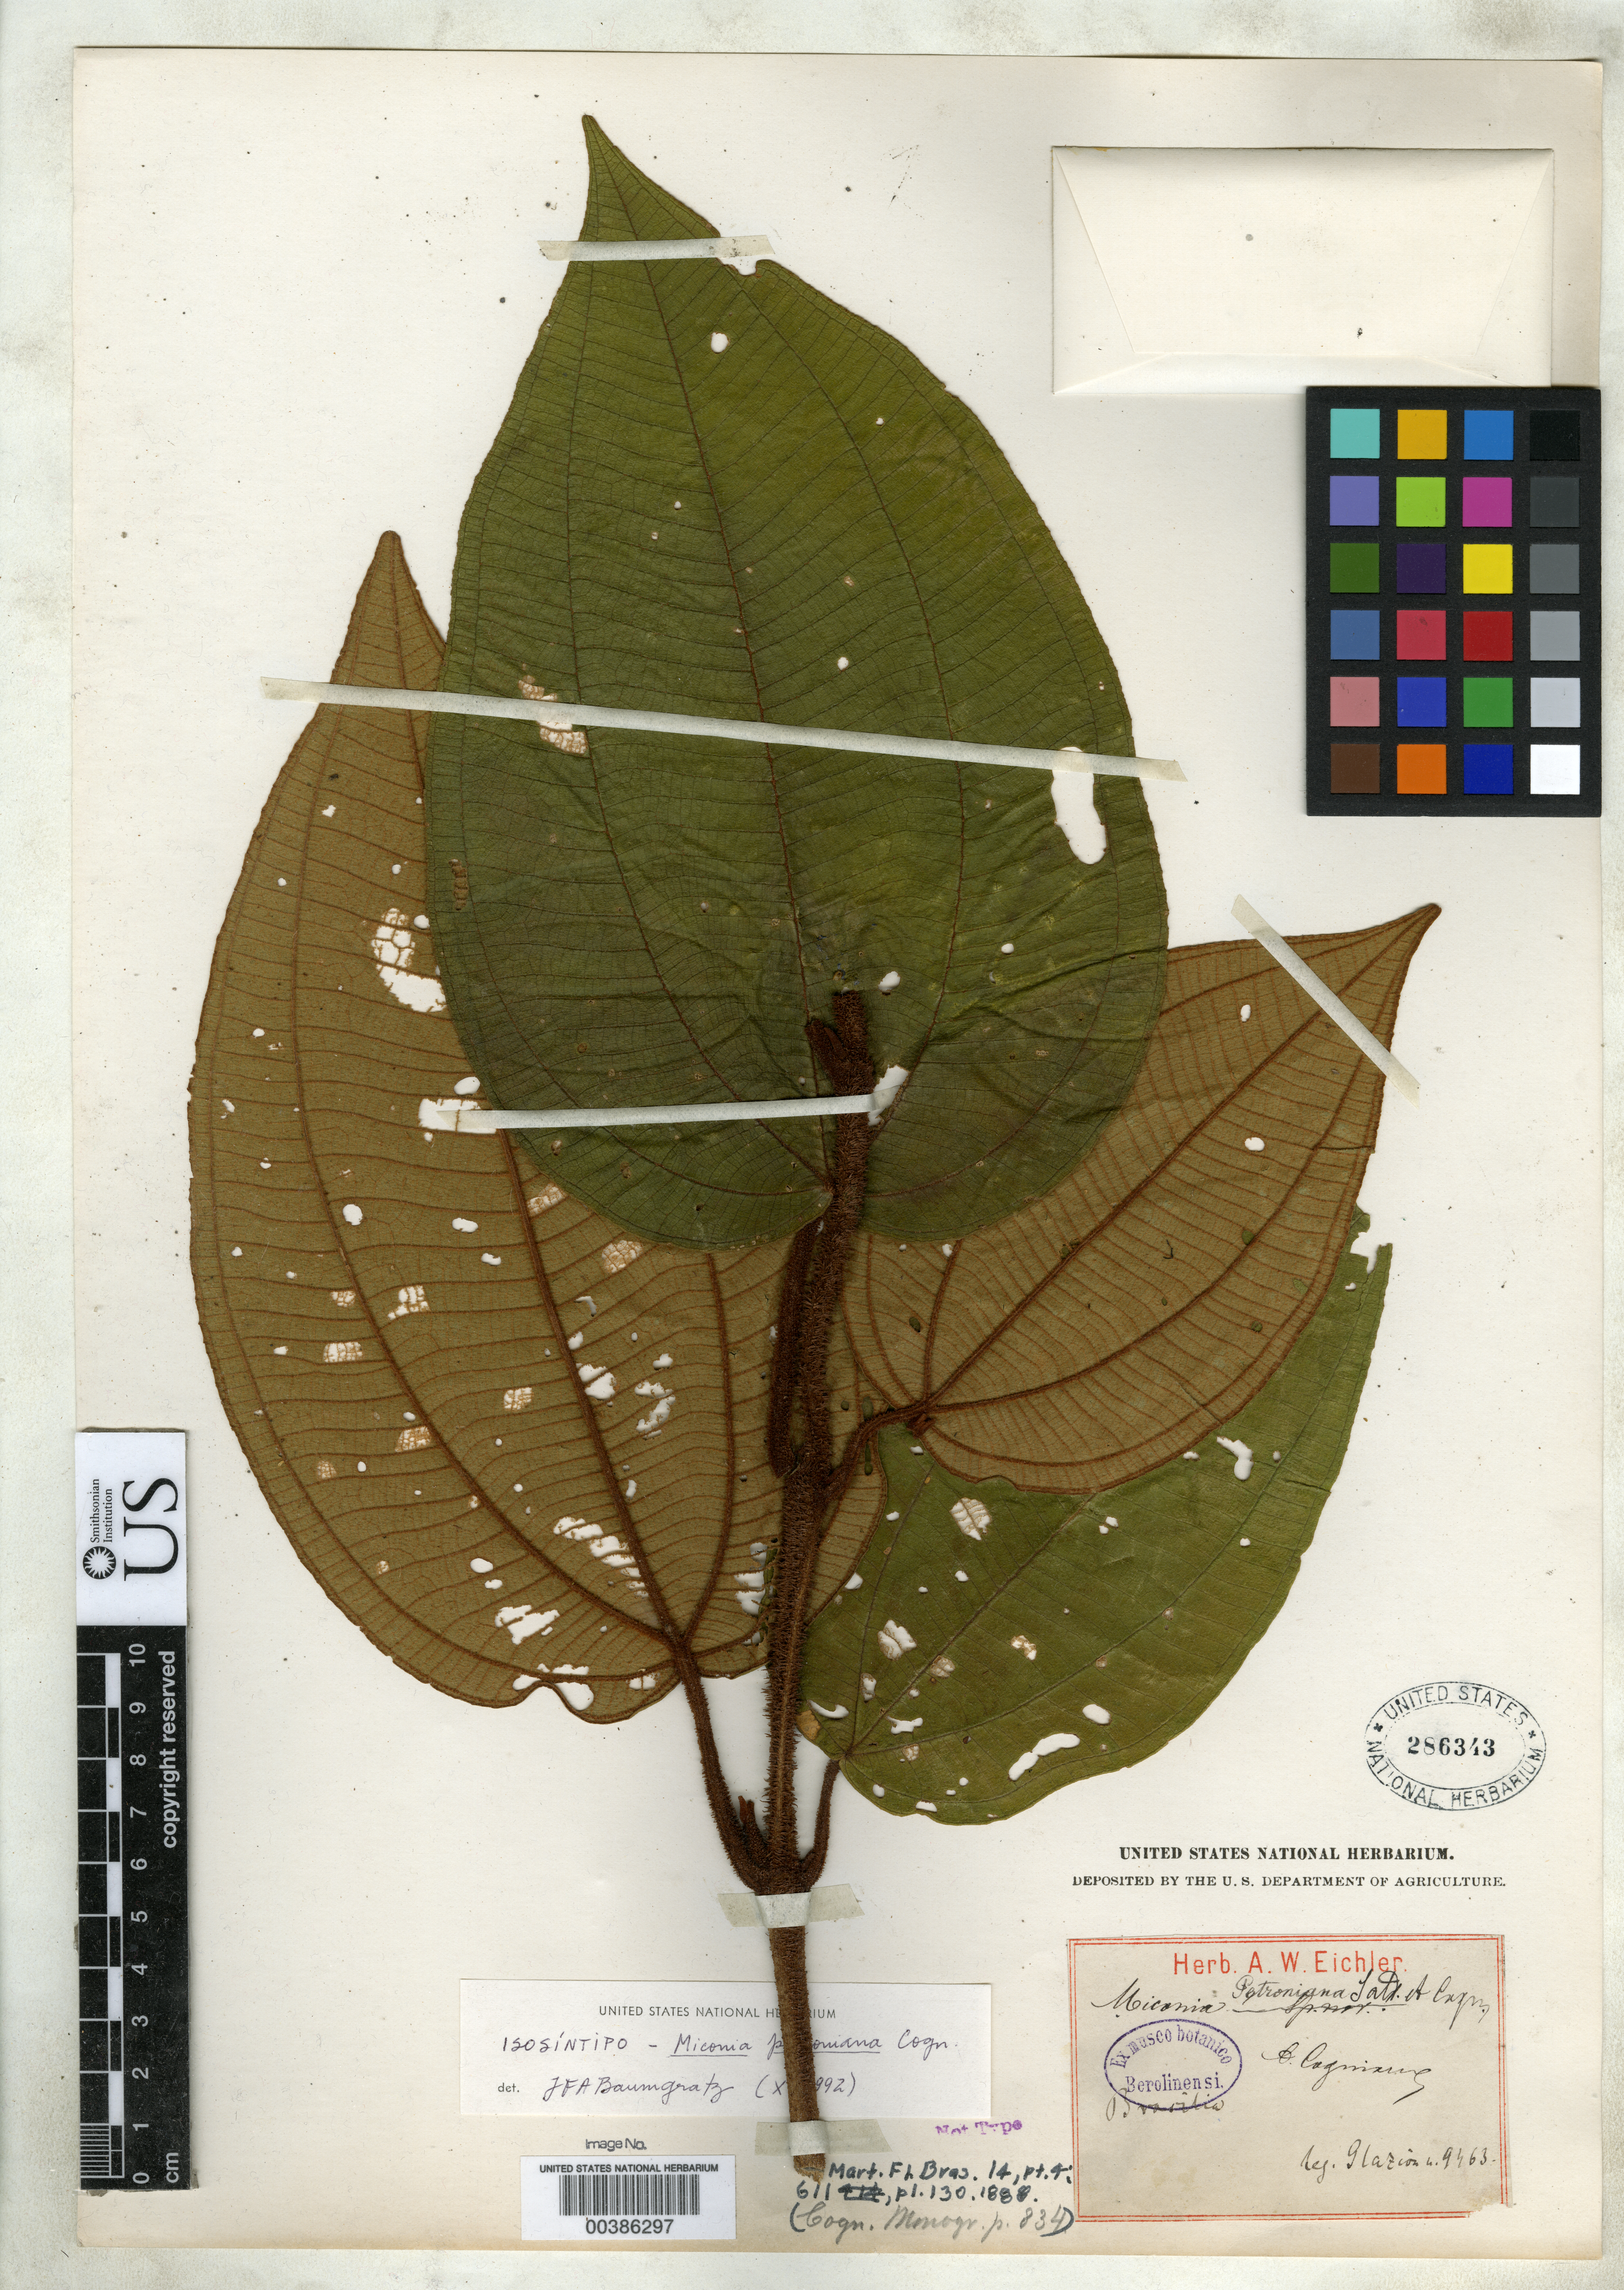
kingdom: Plantae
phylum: Tracheophyta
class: Magnoliopsida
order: Myrtales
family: Melastomataceae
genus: Miconia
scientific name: Miconia petroniana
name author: Cogn. in Mart.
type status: Isosyntype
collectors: A. F. M. Glaziou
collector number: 9463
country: Brazil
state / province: Rio de Janeiro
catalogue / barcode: US 286343